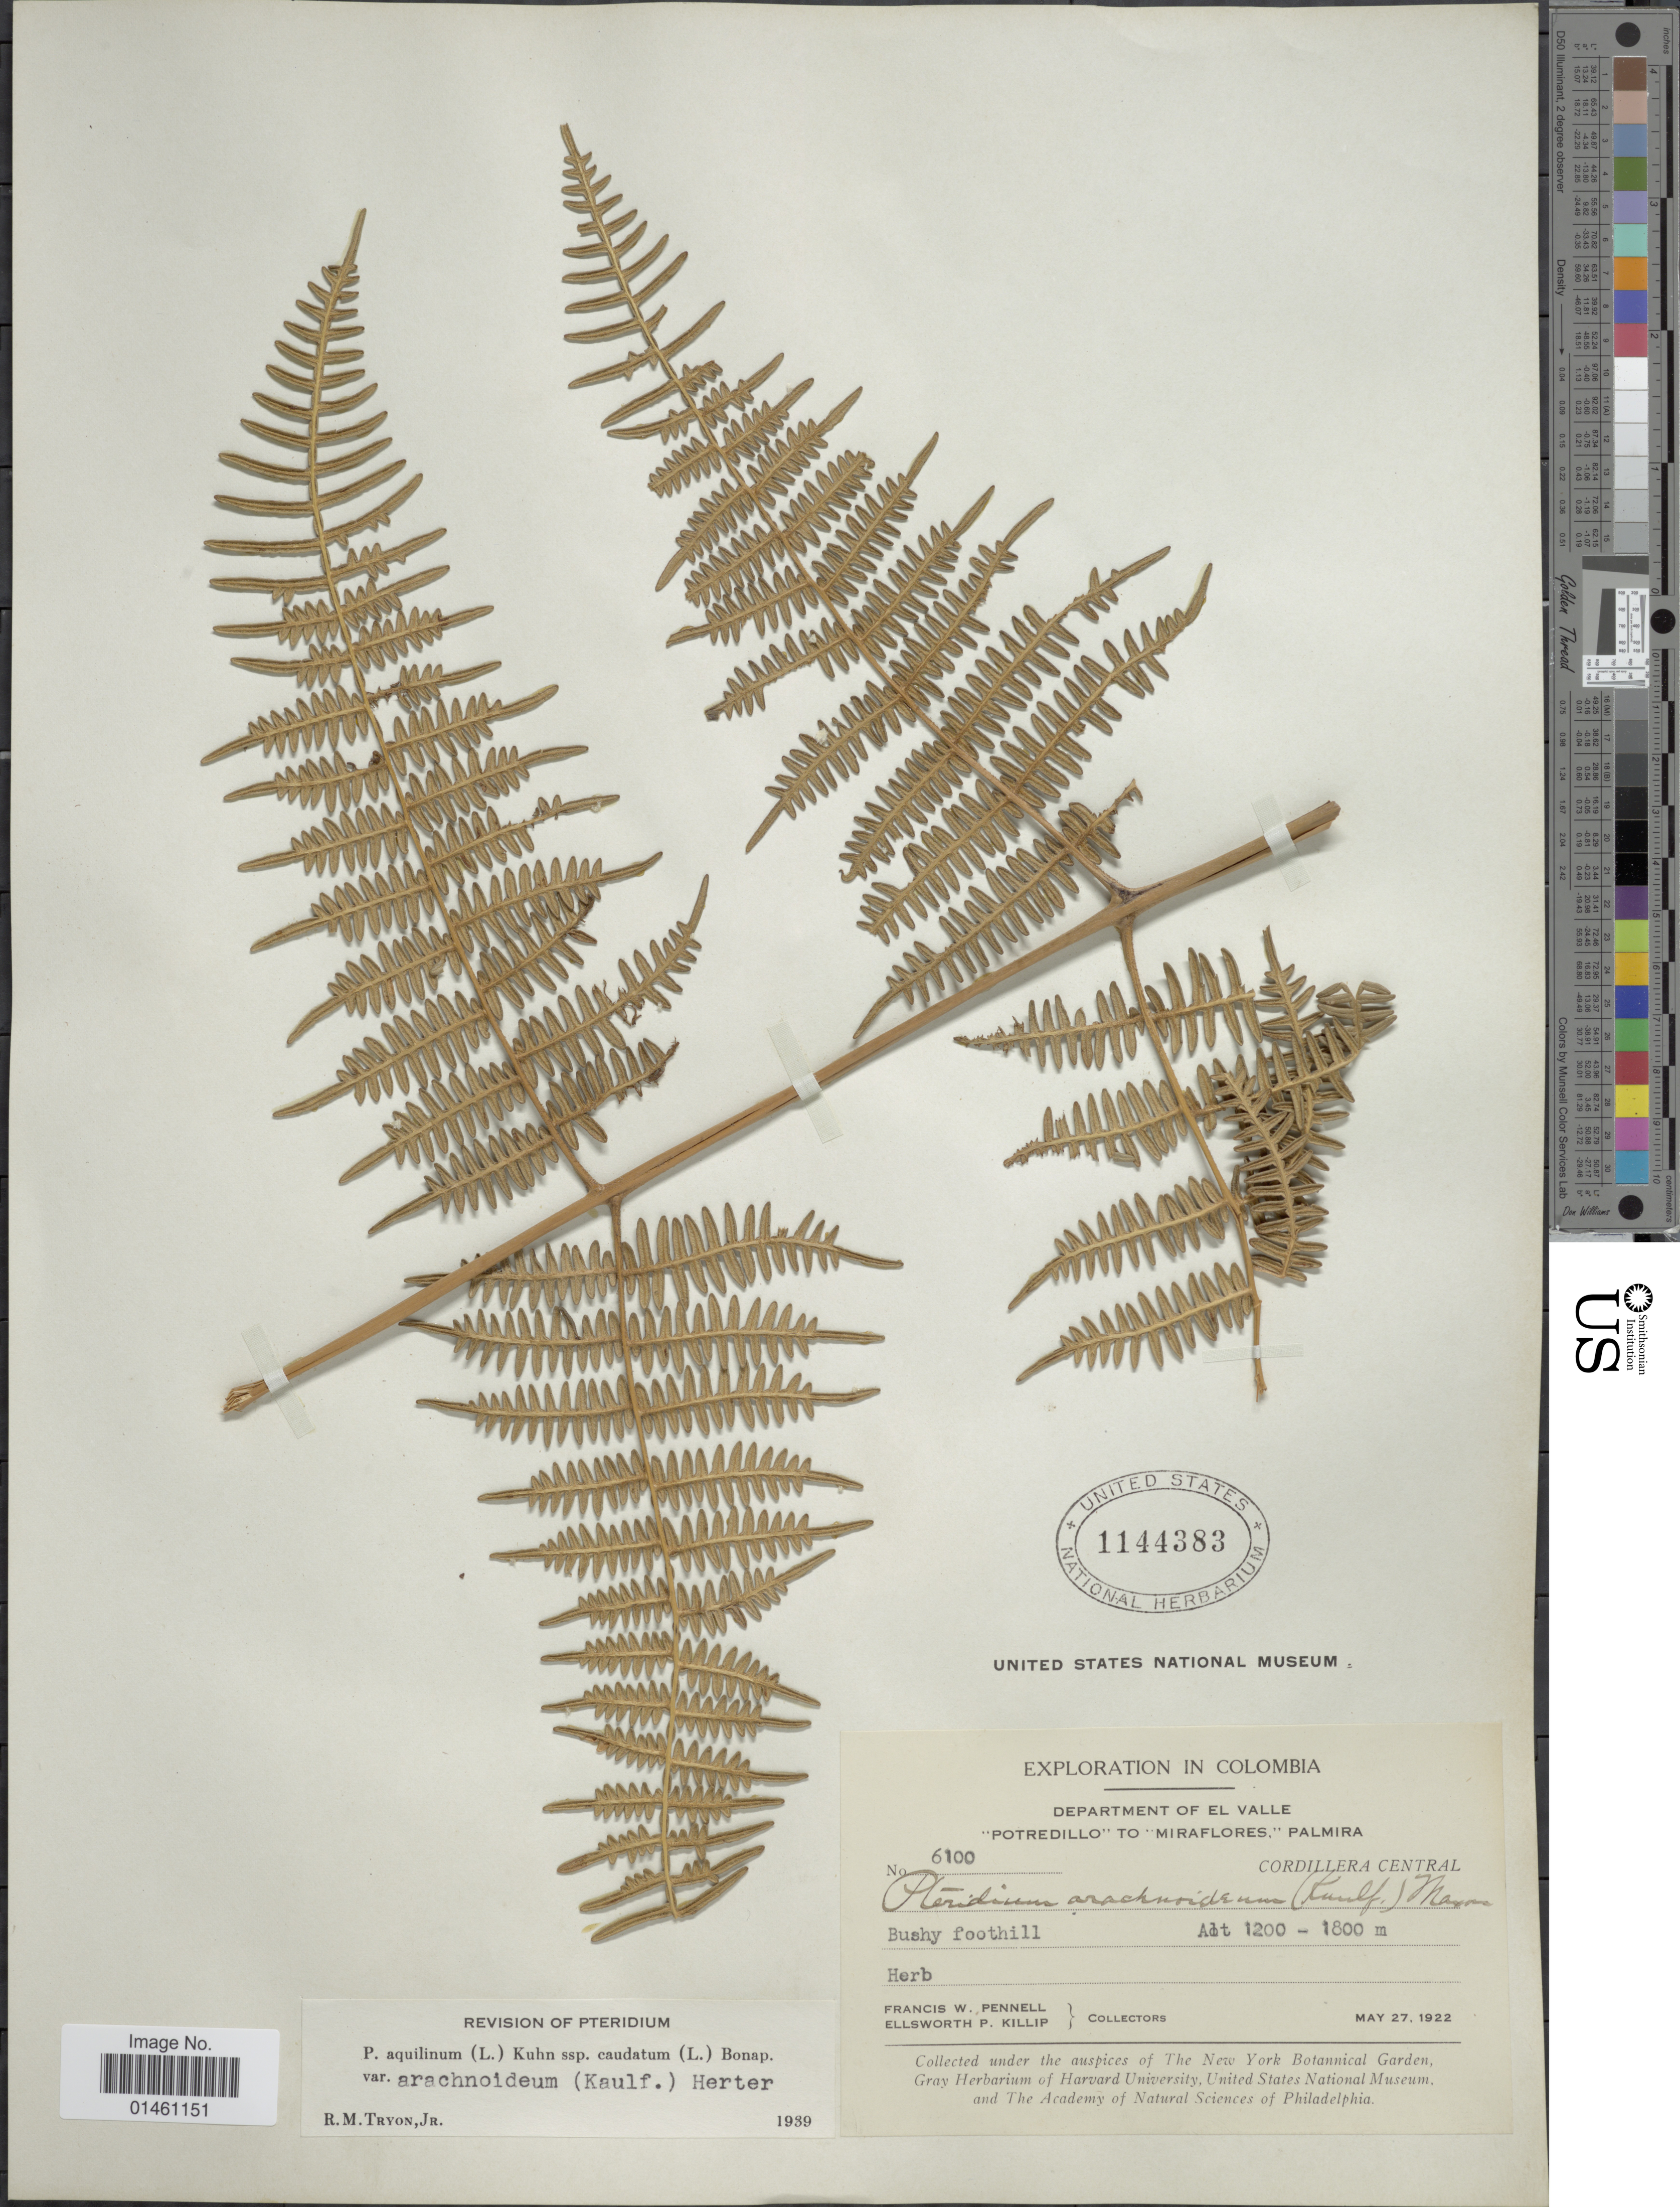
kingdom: Plantae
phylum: Tracheophyta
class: Polypodiopsida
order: Polypodiales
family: Dennstaedtiaceae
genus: Pteridium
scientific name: Pteridium aquilinum var. arachnoideum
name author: (Kaulf.) Herter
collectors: F. W. Pennell & E. P. Killip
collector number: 6100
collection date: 1922-05-27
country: Colombia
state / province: Valle del Cauca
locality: Department of El Valle, Potredillo to Miraflores Palmira, Cordillera Central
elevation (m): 1200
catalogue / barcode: US 1144383